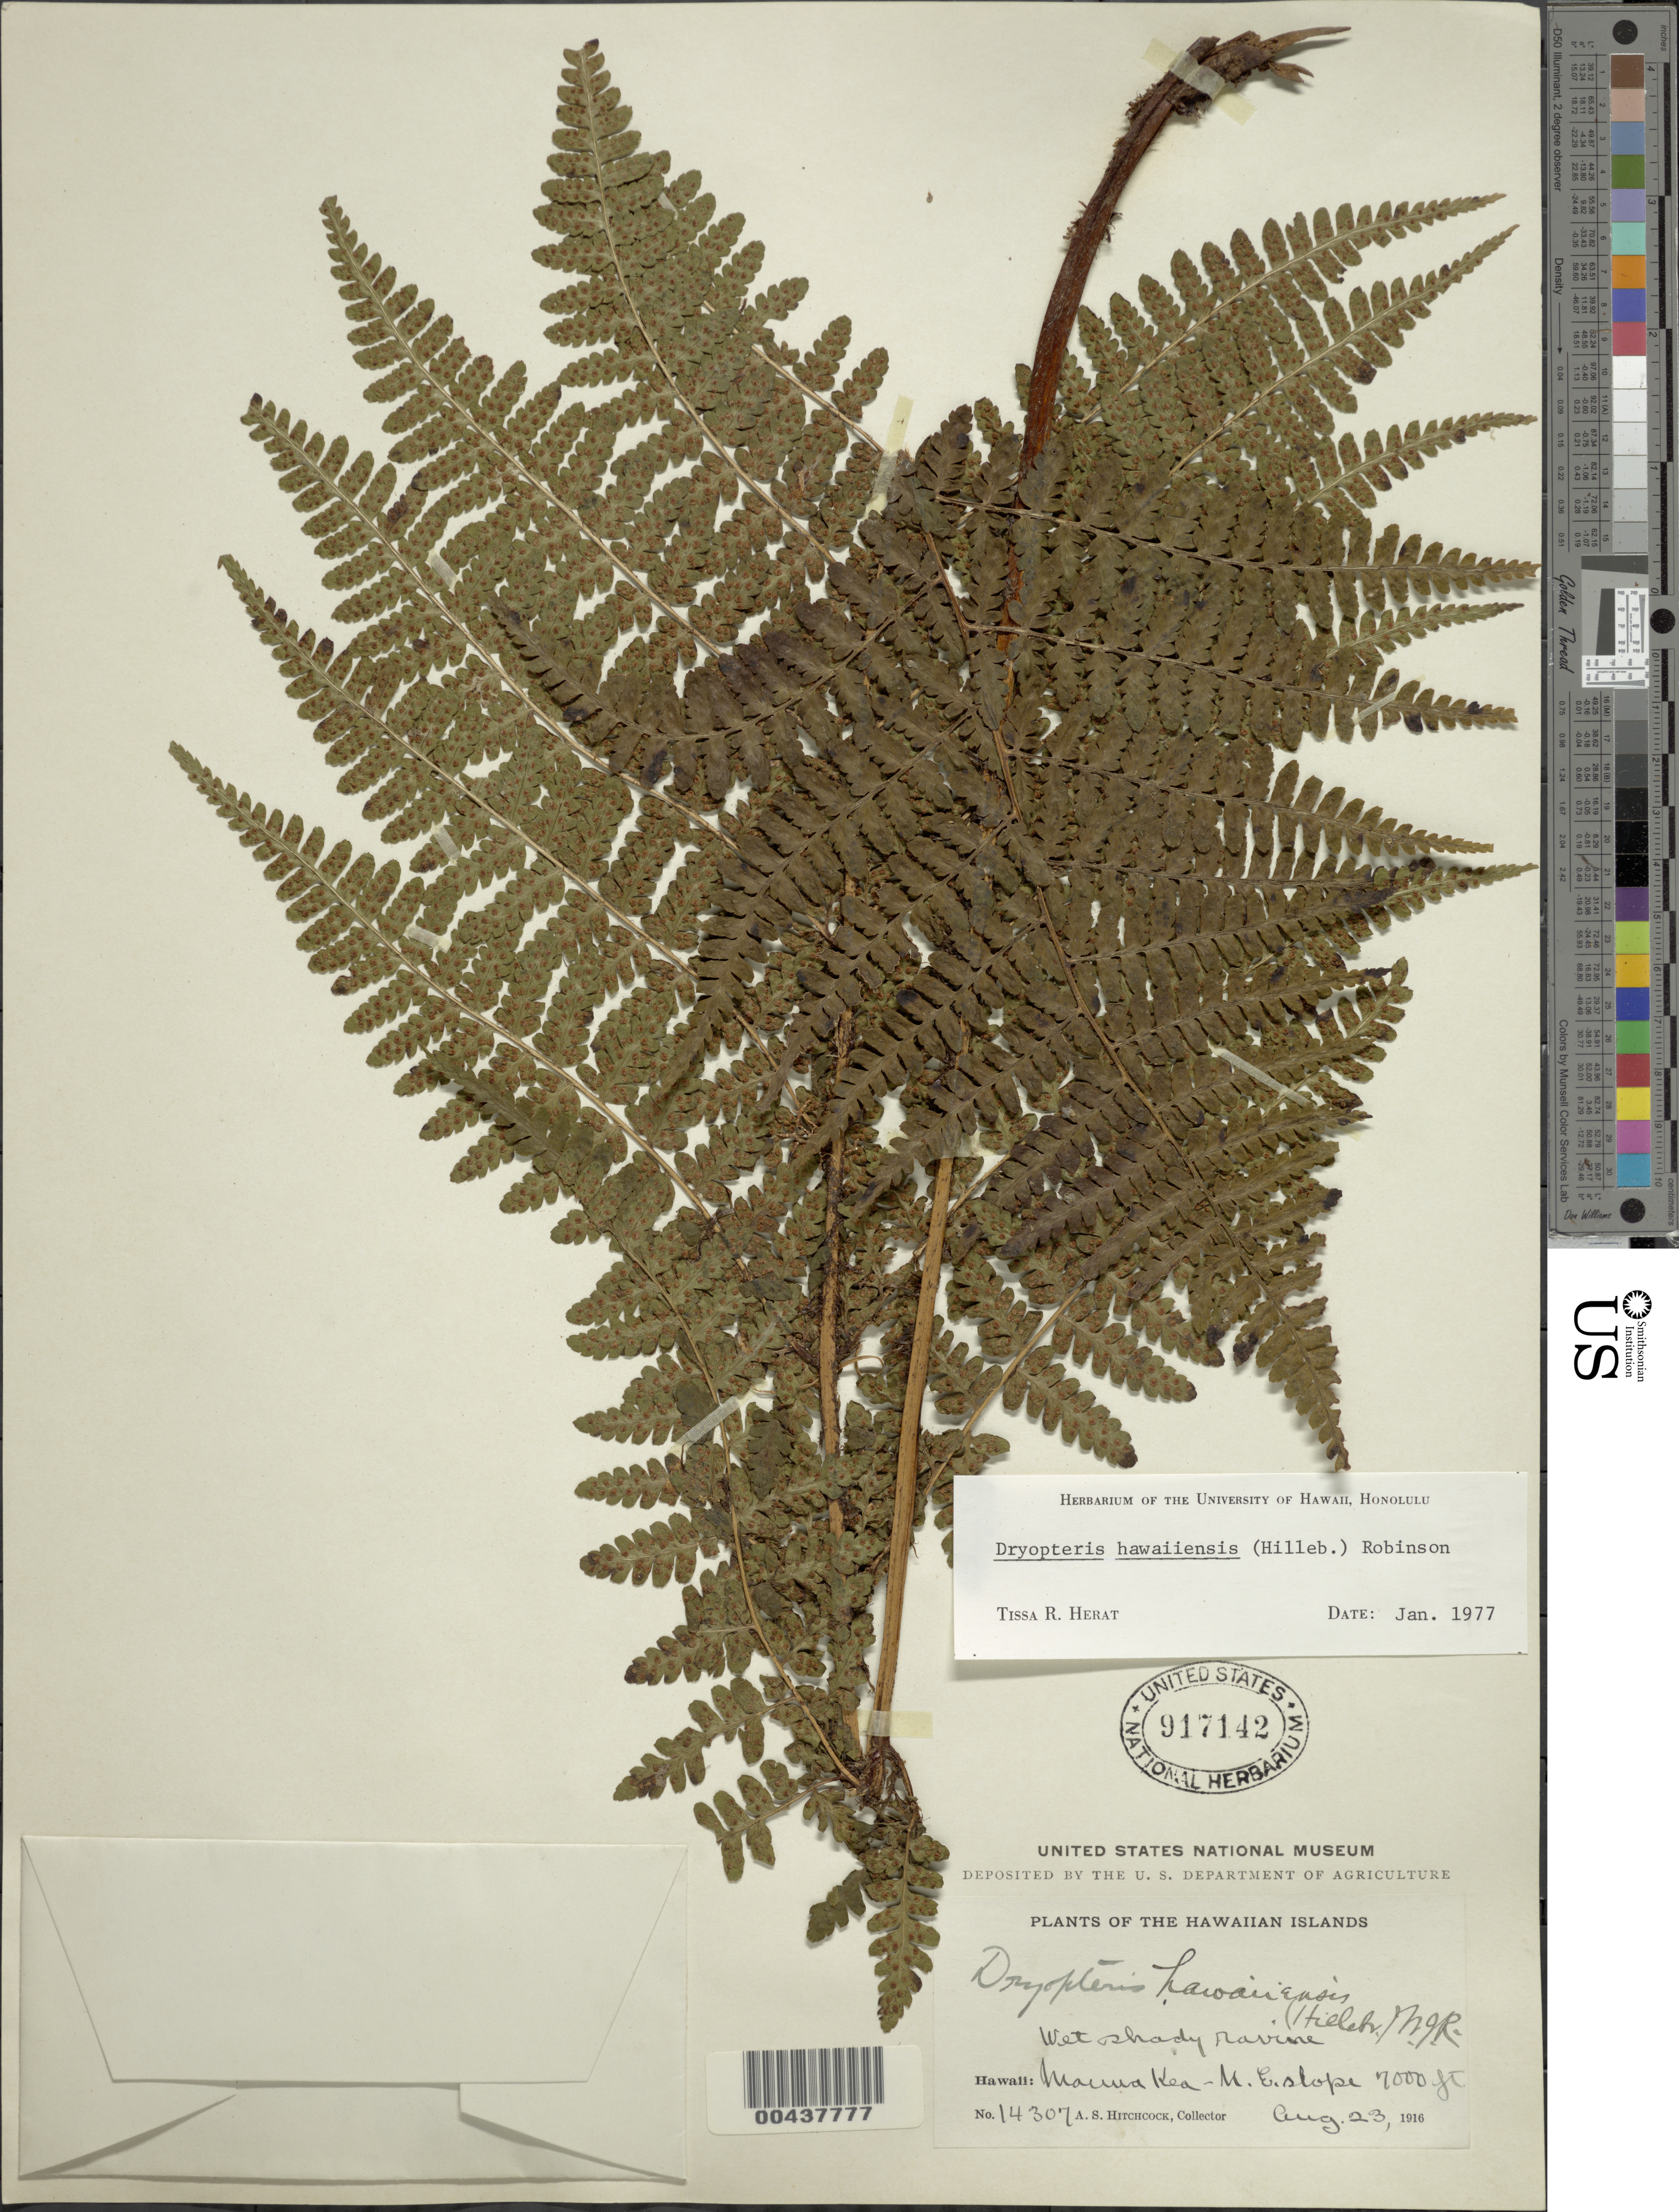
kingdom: Plantae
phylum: Tracheophyta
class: Polypodiopsida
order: Polypodiales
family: Dryopteridaceae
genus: Dryopteris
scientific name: Dryopteris hawaiiensis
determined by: Herat, T. R.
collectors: A. S. Hitchcock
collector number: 14307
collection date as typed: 23 Aug 1916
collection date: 1916-08-23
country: United States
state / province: Hawaii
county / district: Hawaii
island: Hawaii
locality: Mauna Kea - NE slope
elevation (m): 2134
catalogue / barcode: US 917142